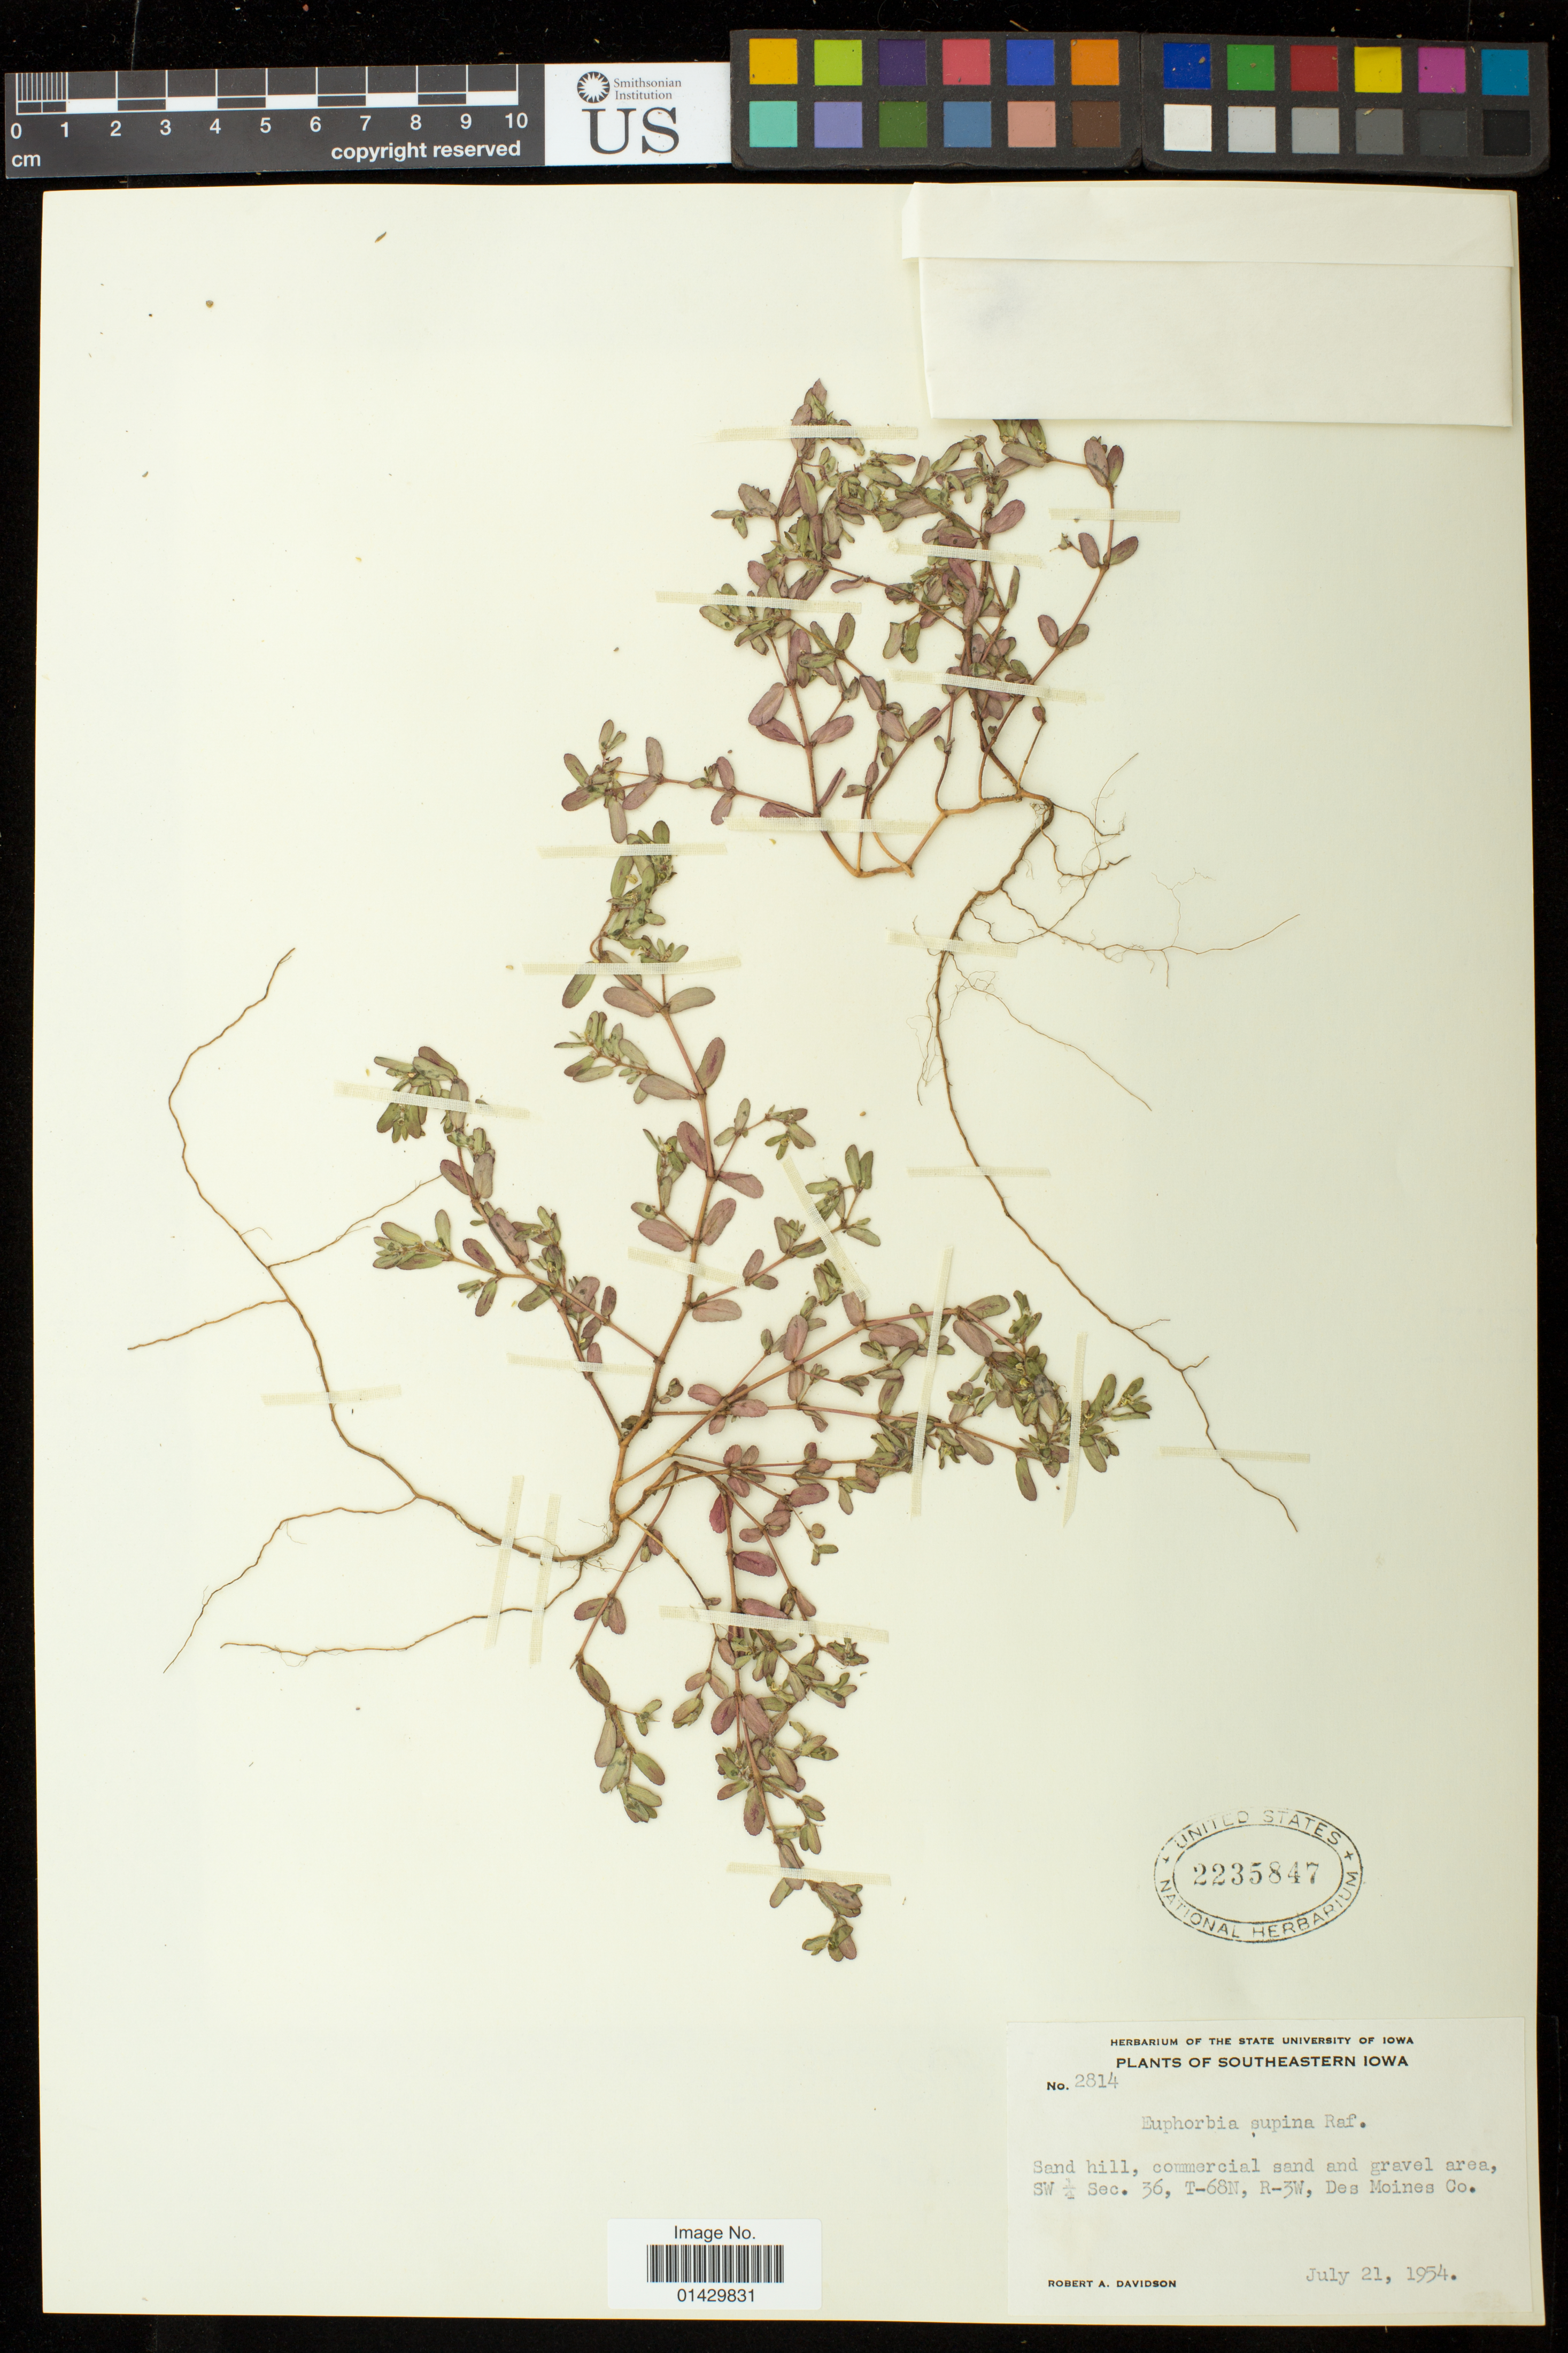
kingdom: Plantae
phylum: Tracheophyta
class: Magnoliopsida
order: Malpighiales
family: Euphorbiaceae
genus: Euphorbia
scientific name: Euphorbia maculata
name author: L.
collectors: R. A. Davidson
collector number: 2814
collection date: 1954-07-21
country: United States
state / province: Iowa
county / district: Des Moines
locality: Sand hill, commercial sand and gravel area, SW 1/4 Sec. 36, T-68N, R-3W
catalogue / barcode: US 2235847